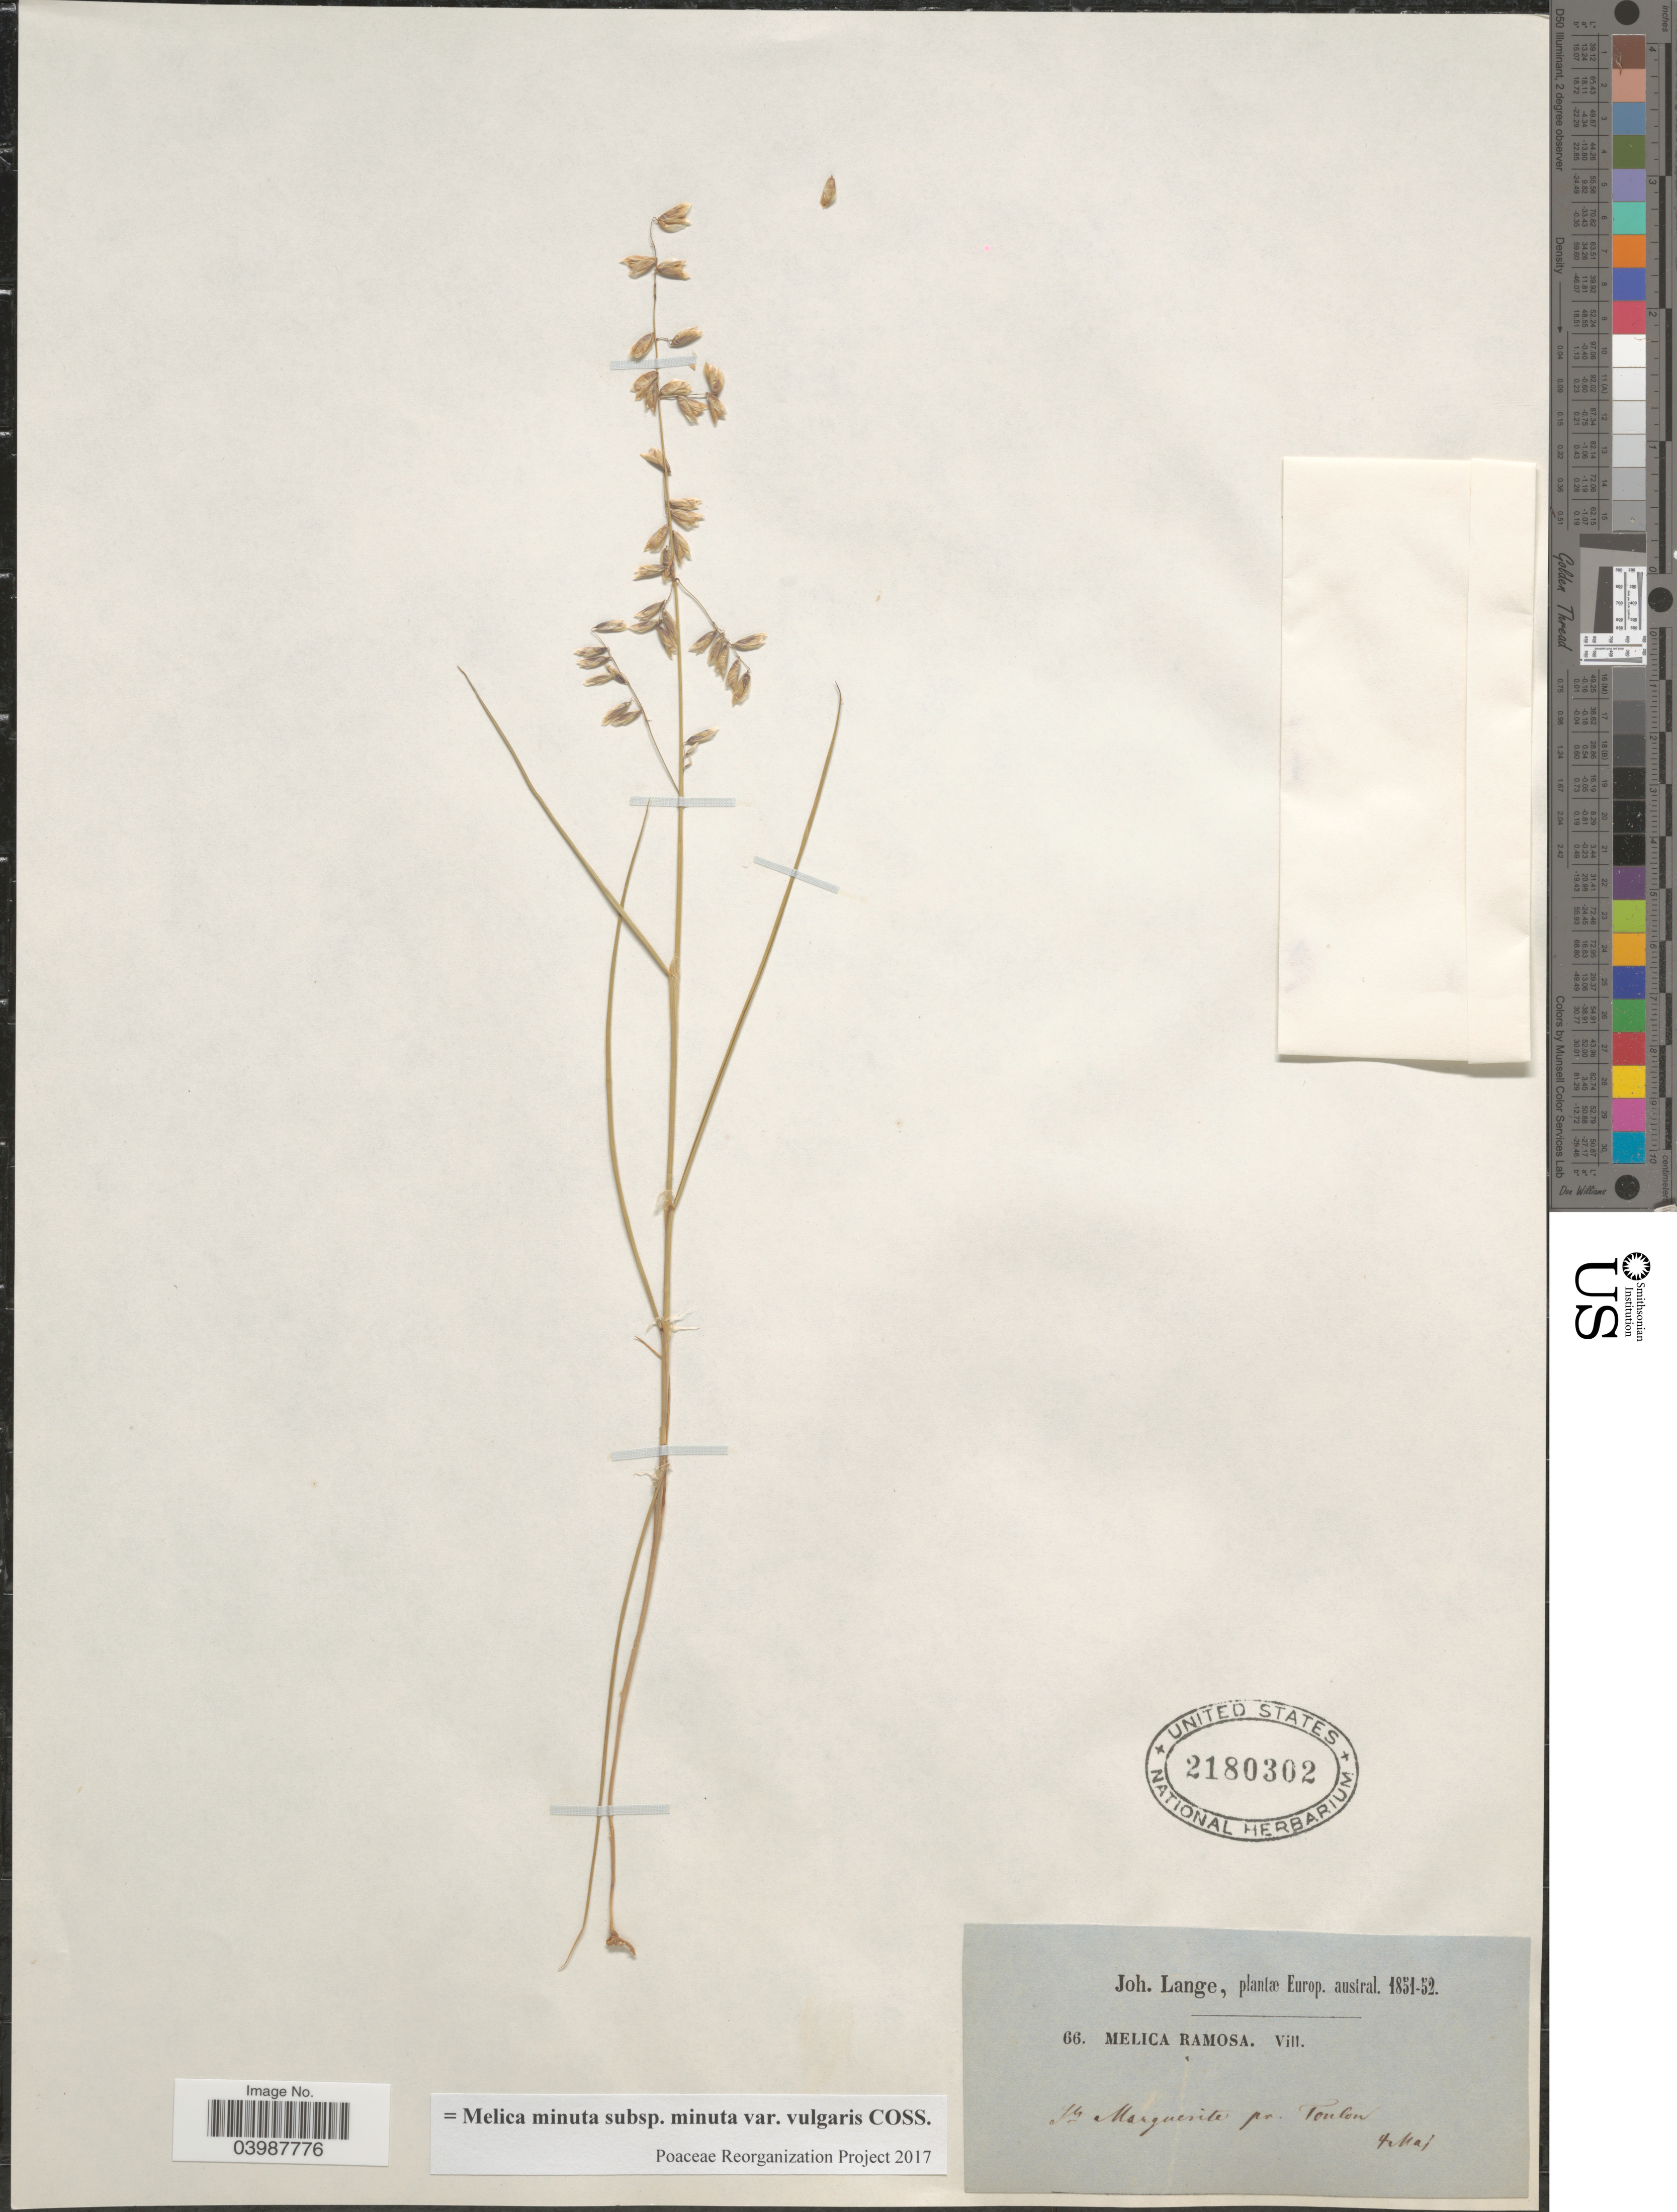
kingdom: Plantae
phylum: Tracheophyta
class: Liliopsida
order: Poales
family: Poaceae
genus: Melica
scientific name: Melica minuta subsp. minuta var. vulgaris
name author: Coss.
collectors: J. M. C. Lange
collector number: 66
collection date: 1851-05-04/1852-05-04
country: France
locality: Europ. austral. St. Marguerite pr. Toulon.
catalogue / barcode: US 2180302